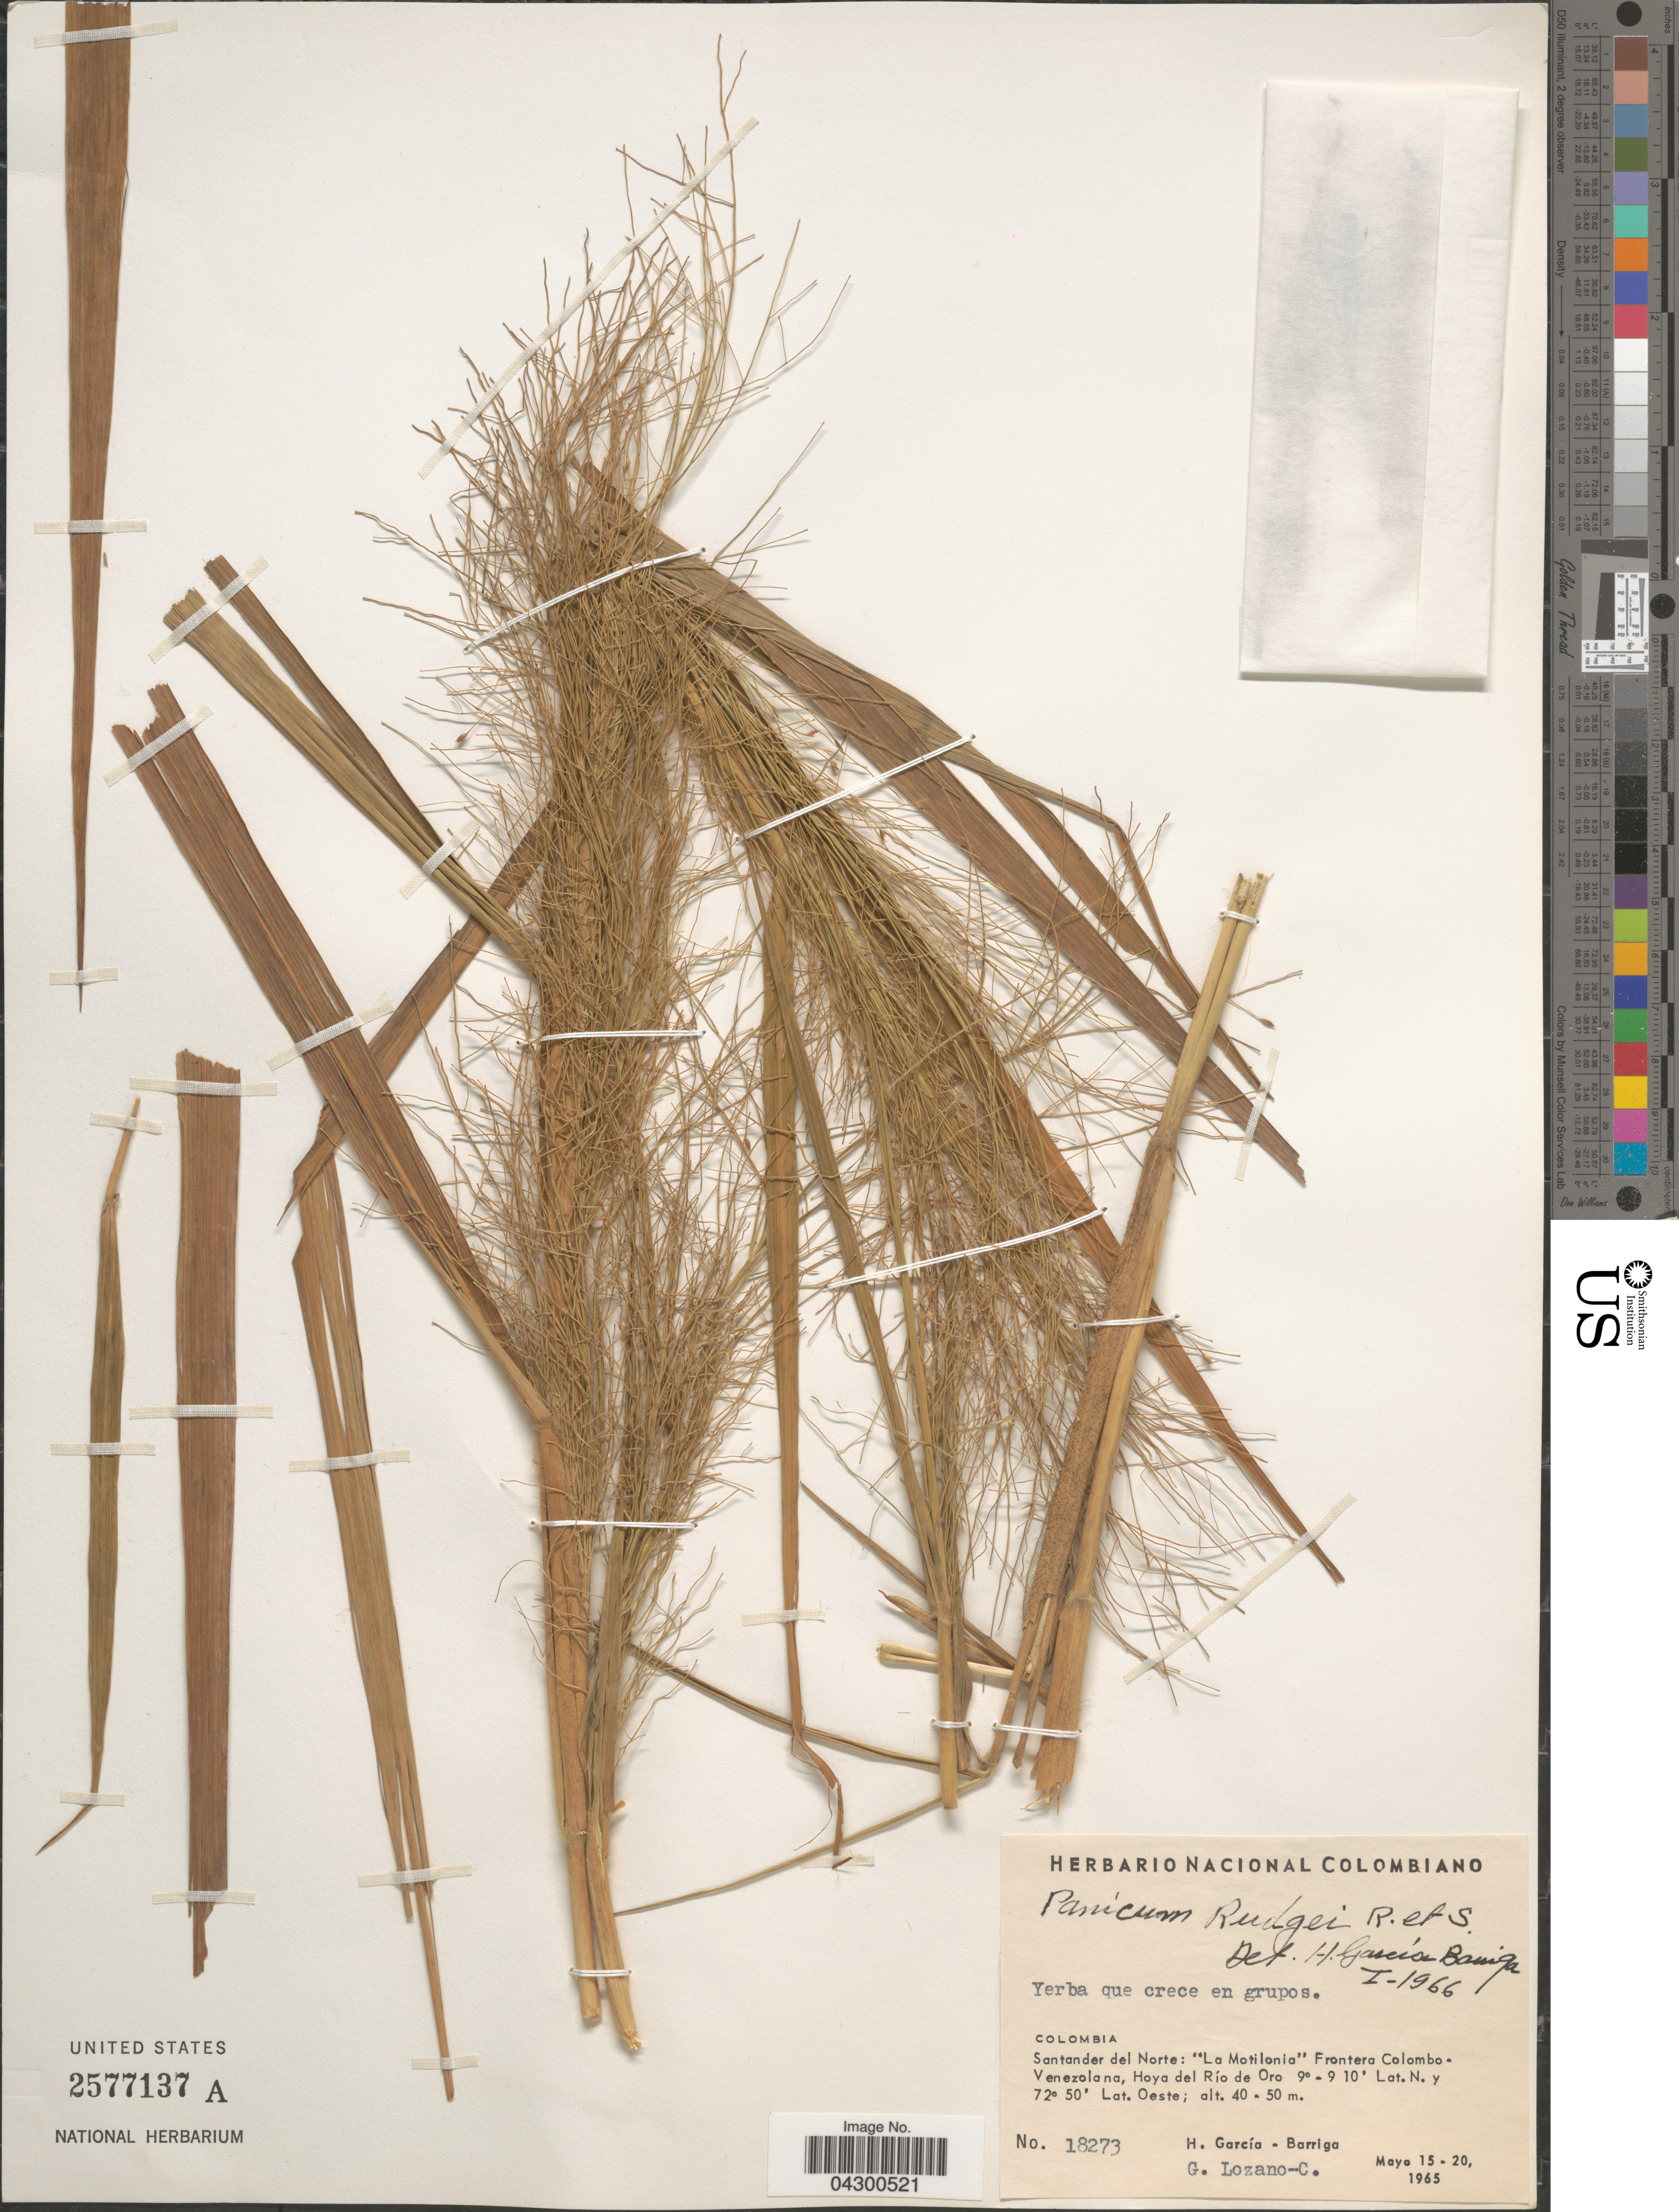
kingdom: Plantae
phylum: Tracheophyta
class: Liliopsida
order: Poales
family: Poaceae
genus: Panicum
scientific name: Panicum rudgei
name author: Roem. & Schult.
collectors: H. García Barriga & G. Lozano-Contreras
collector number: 18273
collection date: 1965-05-15/1965-05-20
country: Colombia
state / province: Santander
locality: Santander del Norte: "La Motilonia" Frontera Colombo-Venezolana, Hoya del Río de Oro.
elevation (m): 40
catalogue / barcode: US 2577137A